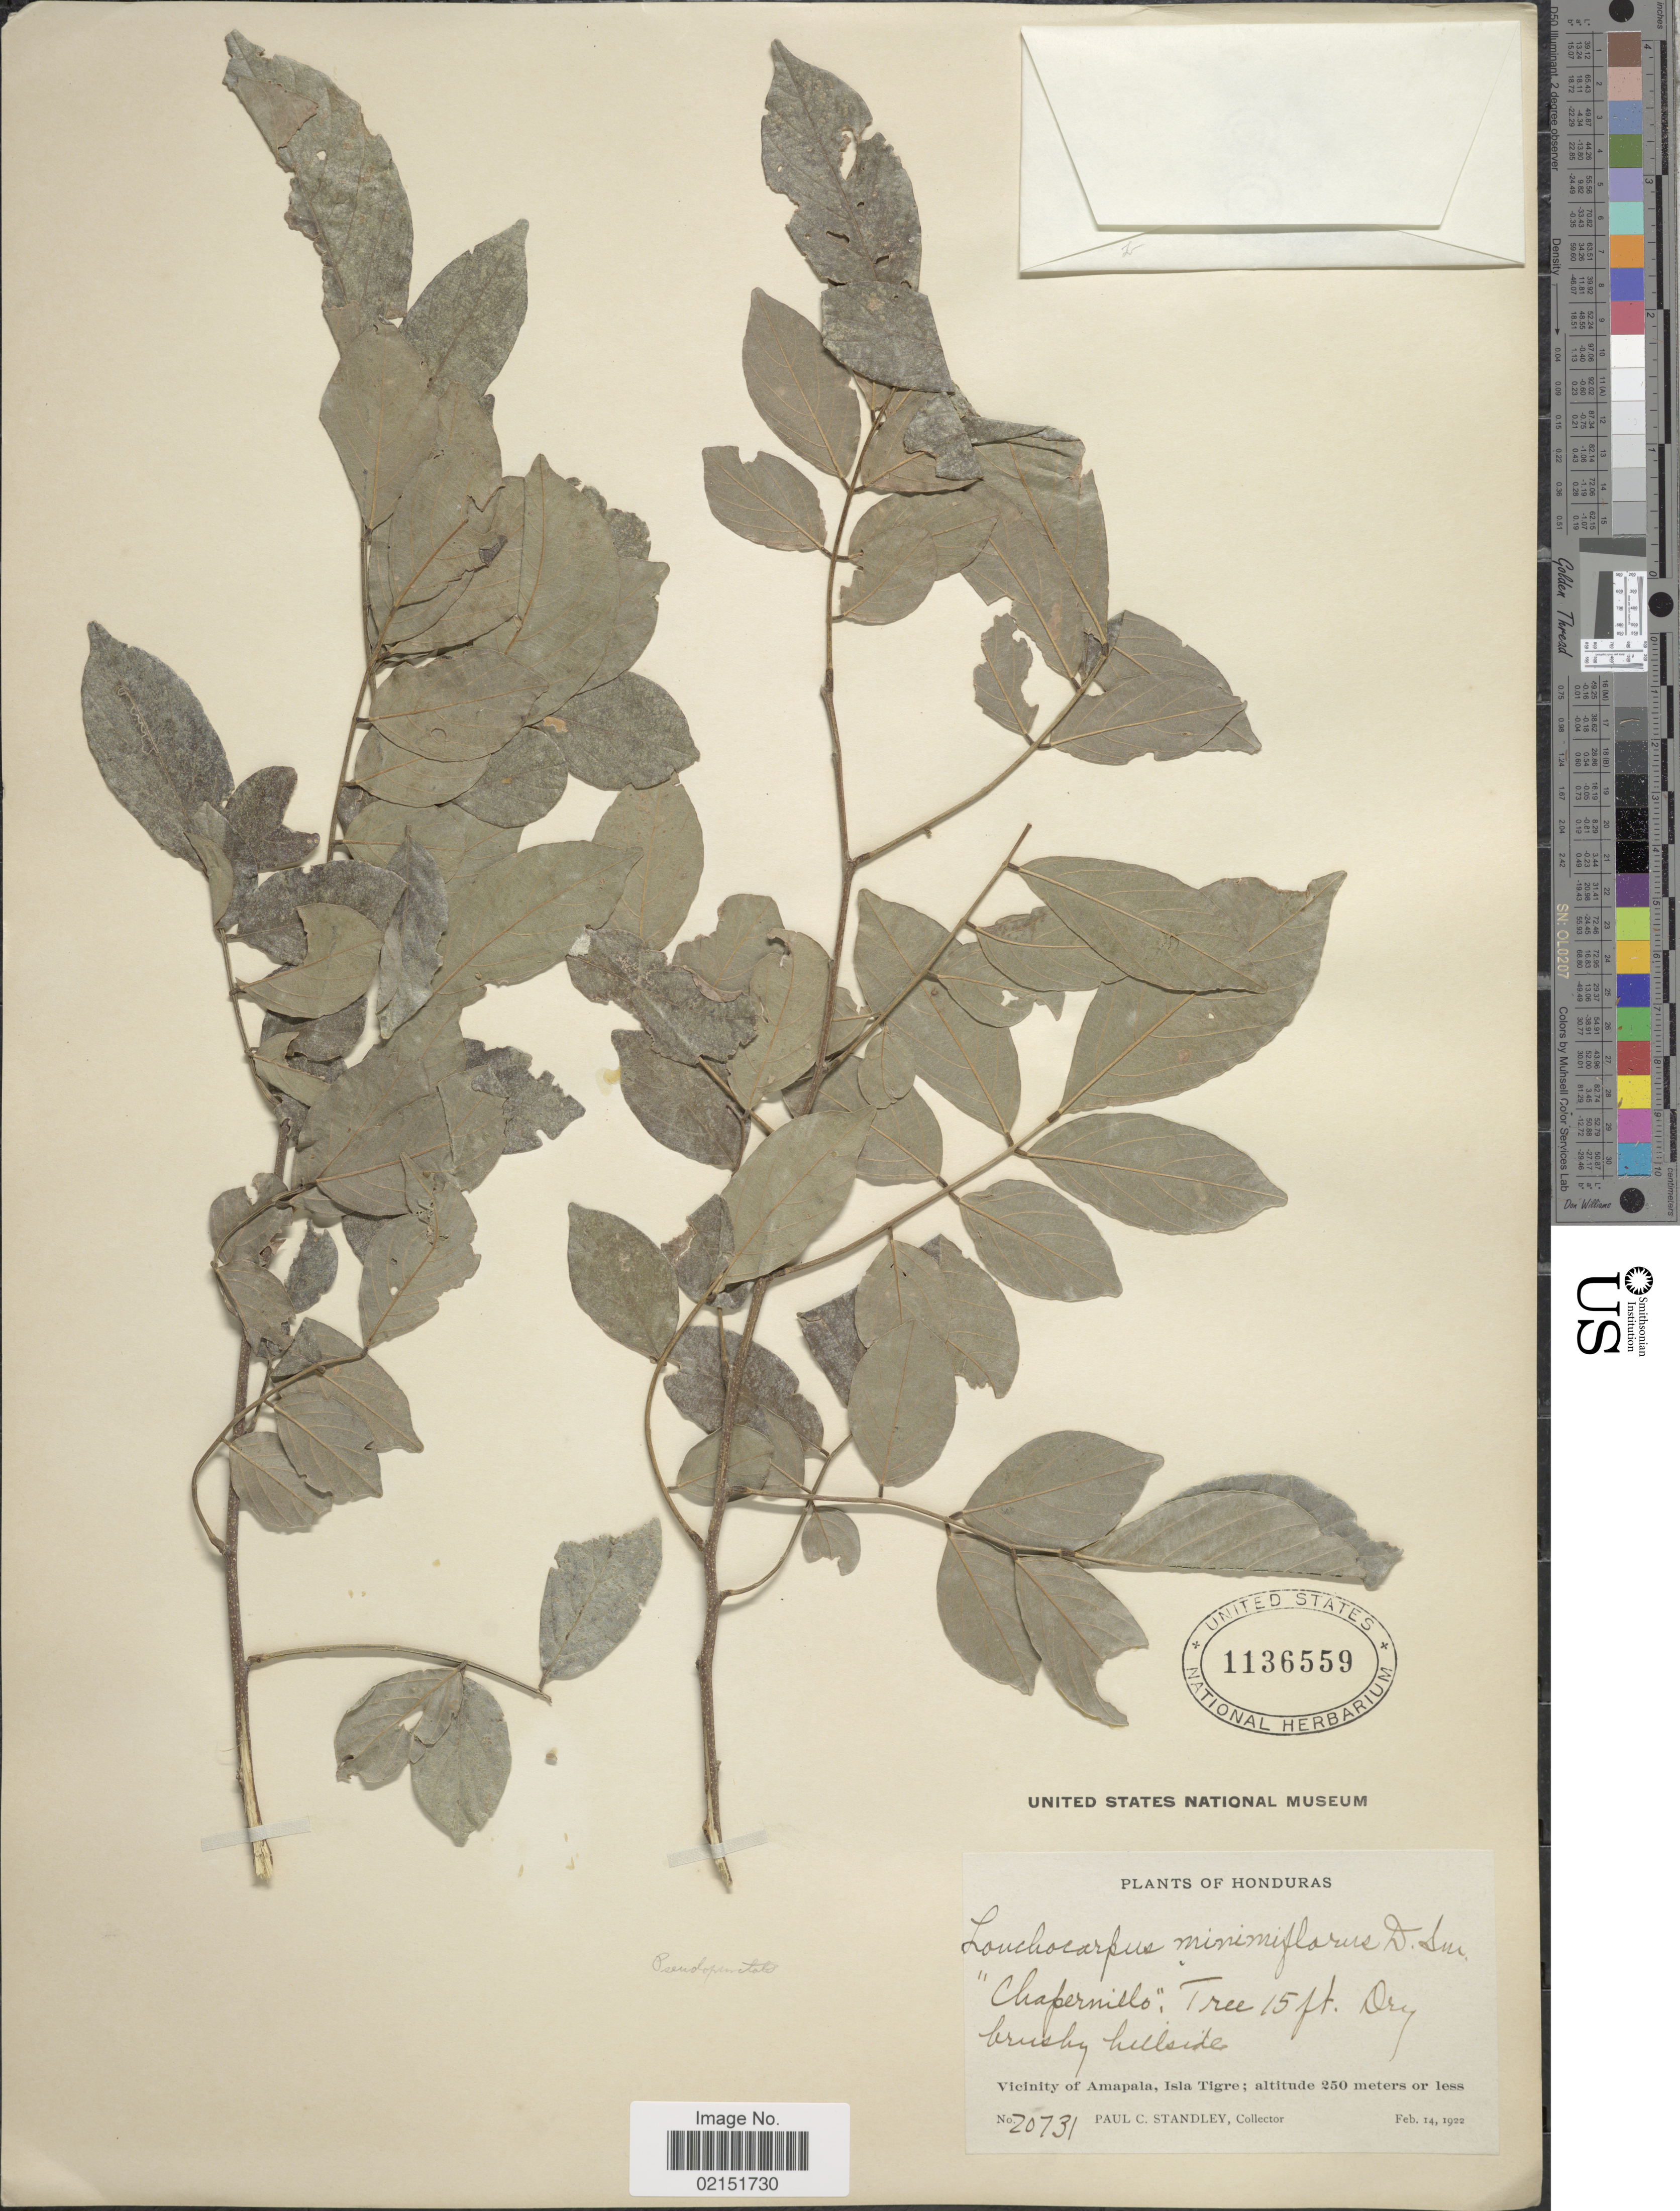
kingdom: Plantae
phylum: Tracheophyta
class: Magnoliopsida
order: Fabales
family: Fabaceae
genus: Lonchocarpus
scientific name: Lonchocarpus minimiflorus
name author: Donn. Sm.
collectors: P. C. Standley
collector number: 20731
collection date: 1922-02-14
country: Honduras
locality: Vicinity of Amapala, Isla Tigre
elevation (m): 250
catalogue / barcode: US 1136559